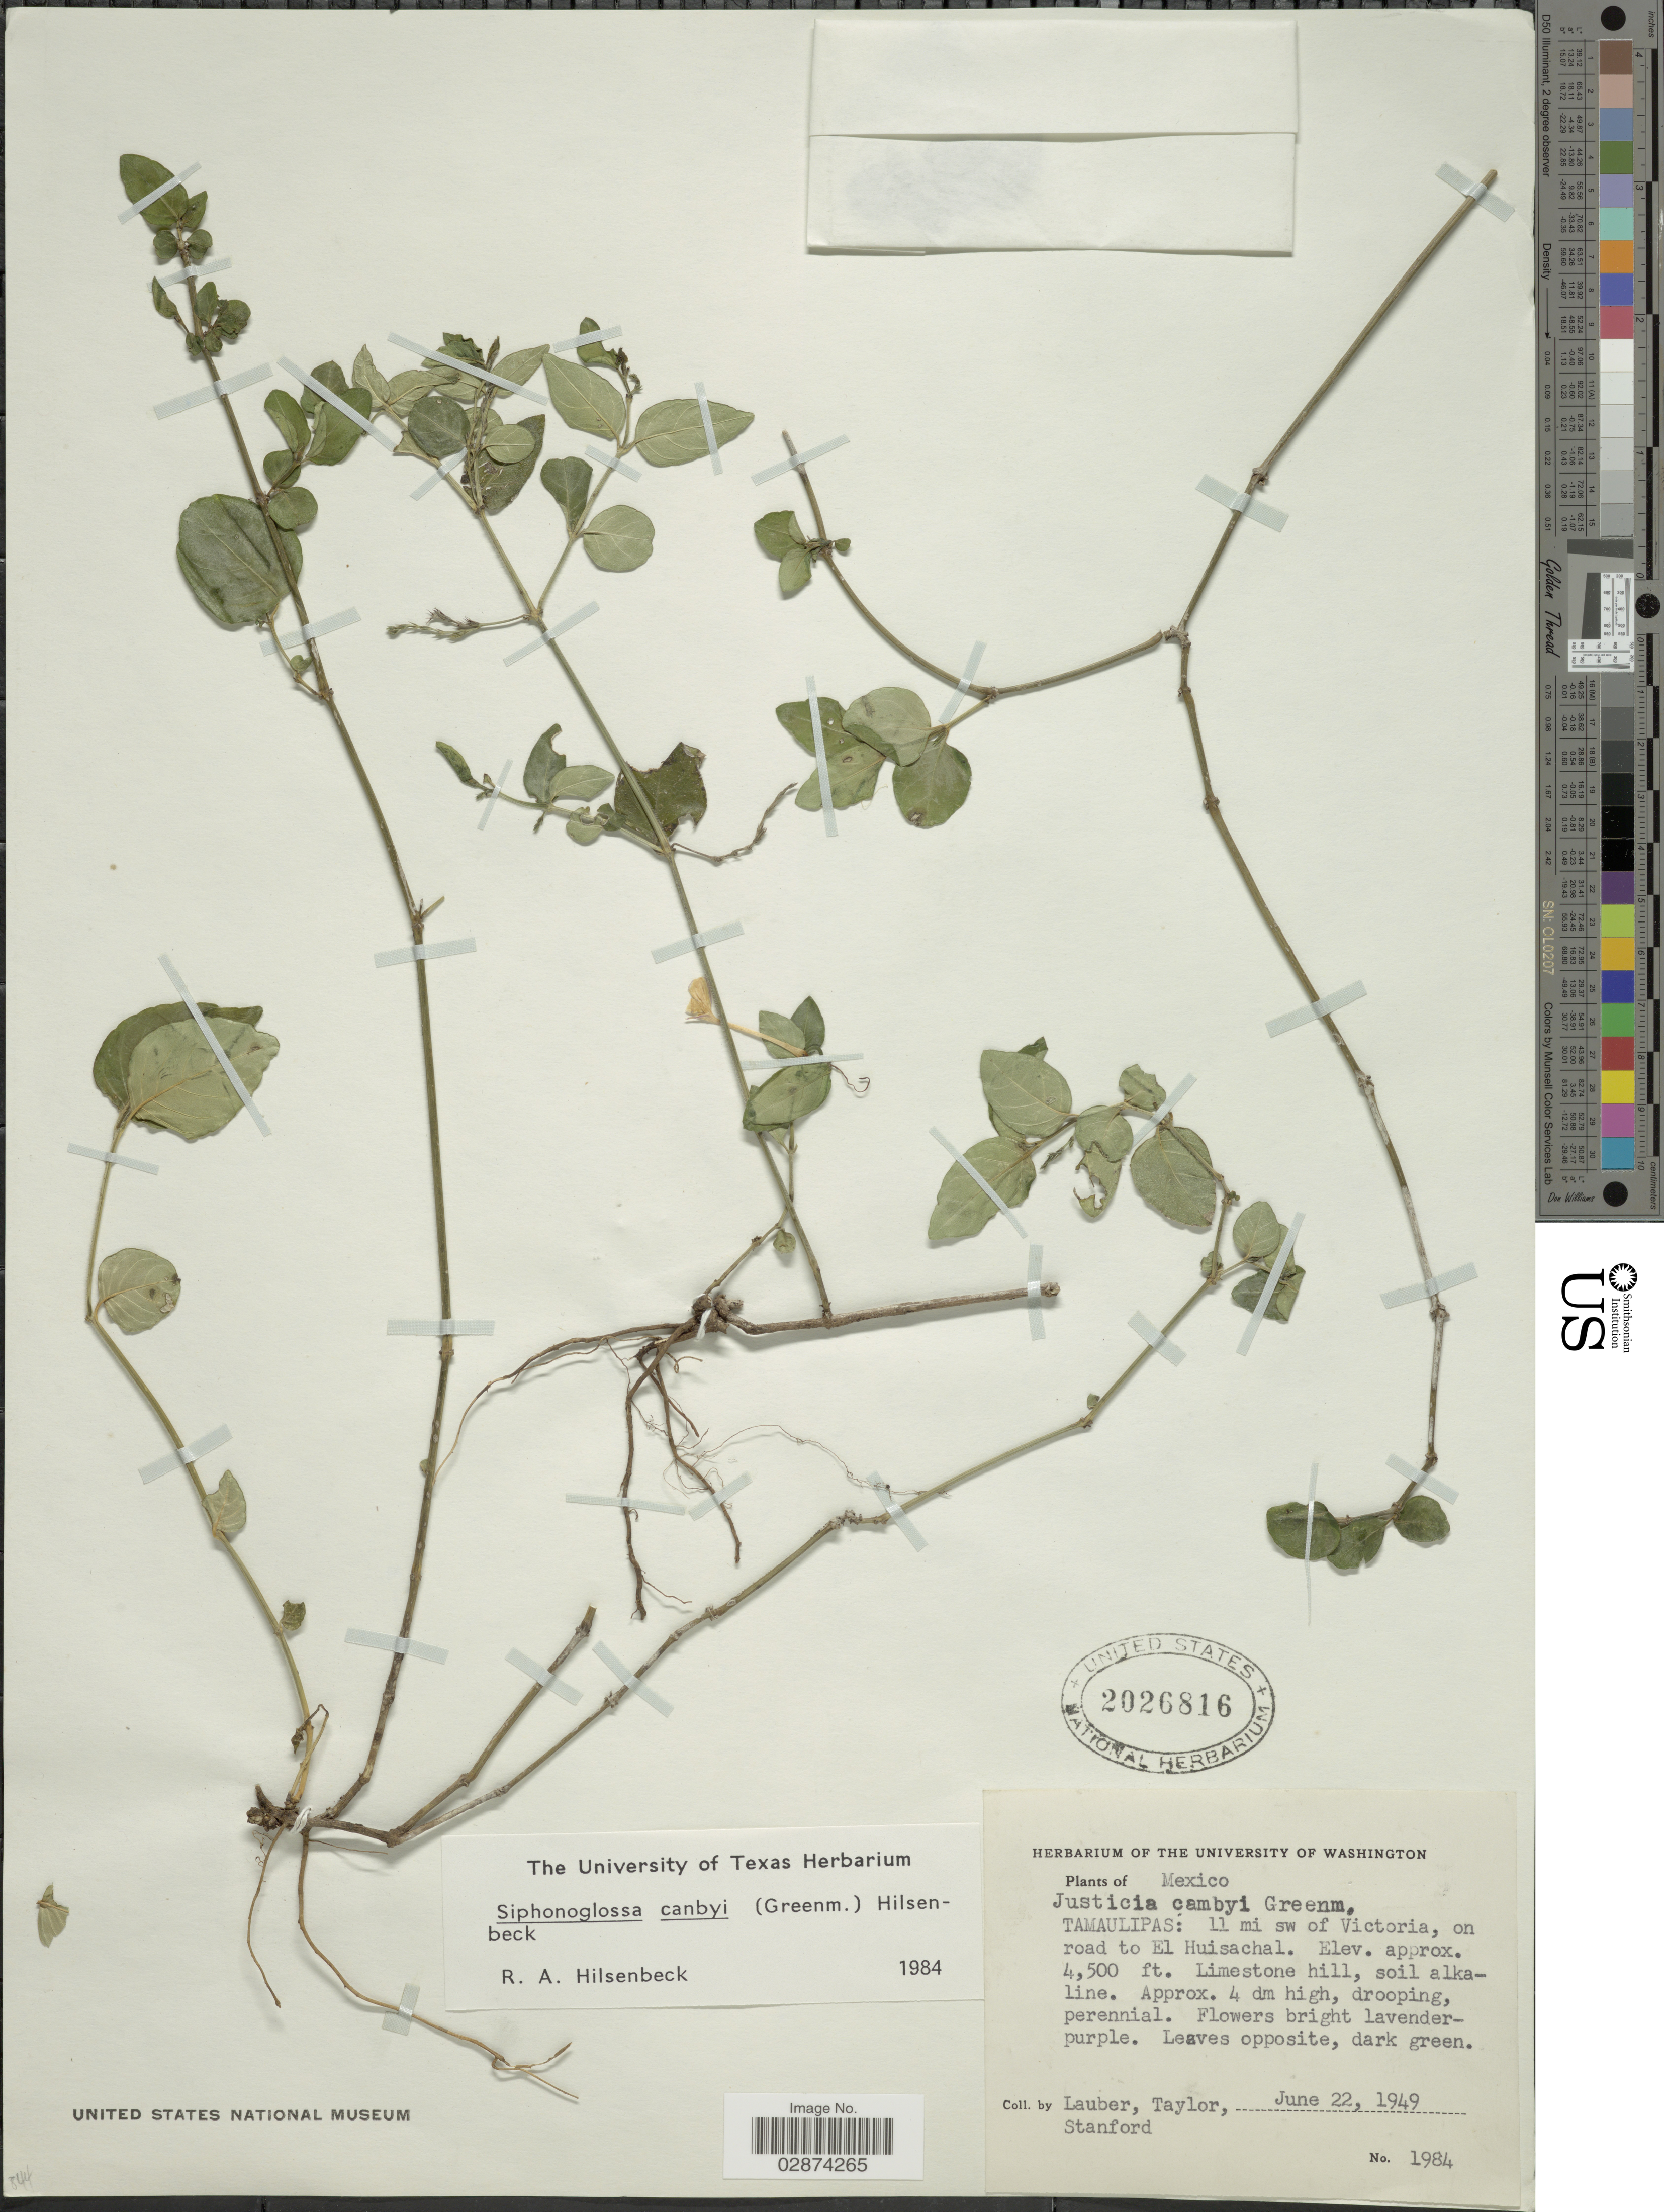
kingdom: Plantae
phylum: Tracheophyta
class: Magnoliopsida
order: Lamiales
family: Acanthaceae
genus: Justicia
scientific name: Justicia canbyi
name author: Greenm.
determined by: Fisher, Amanda, (LOB), California State University, Long Beach (UNITED STATES)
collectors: Lauber, --, -- Taylor & -. Stanford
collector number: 1984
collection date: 1949-06-22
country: Mexico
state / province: Tamaulipas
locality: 11 mi sw of Victoria, on road to El Huisachal.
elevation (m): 1372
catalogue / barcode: US 2026816